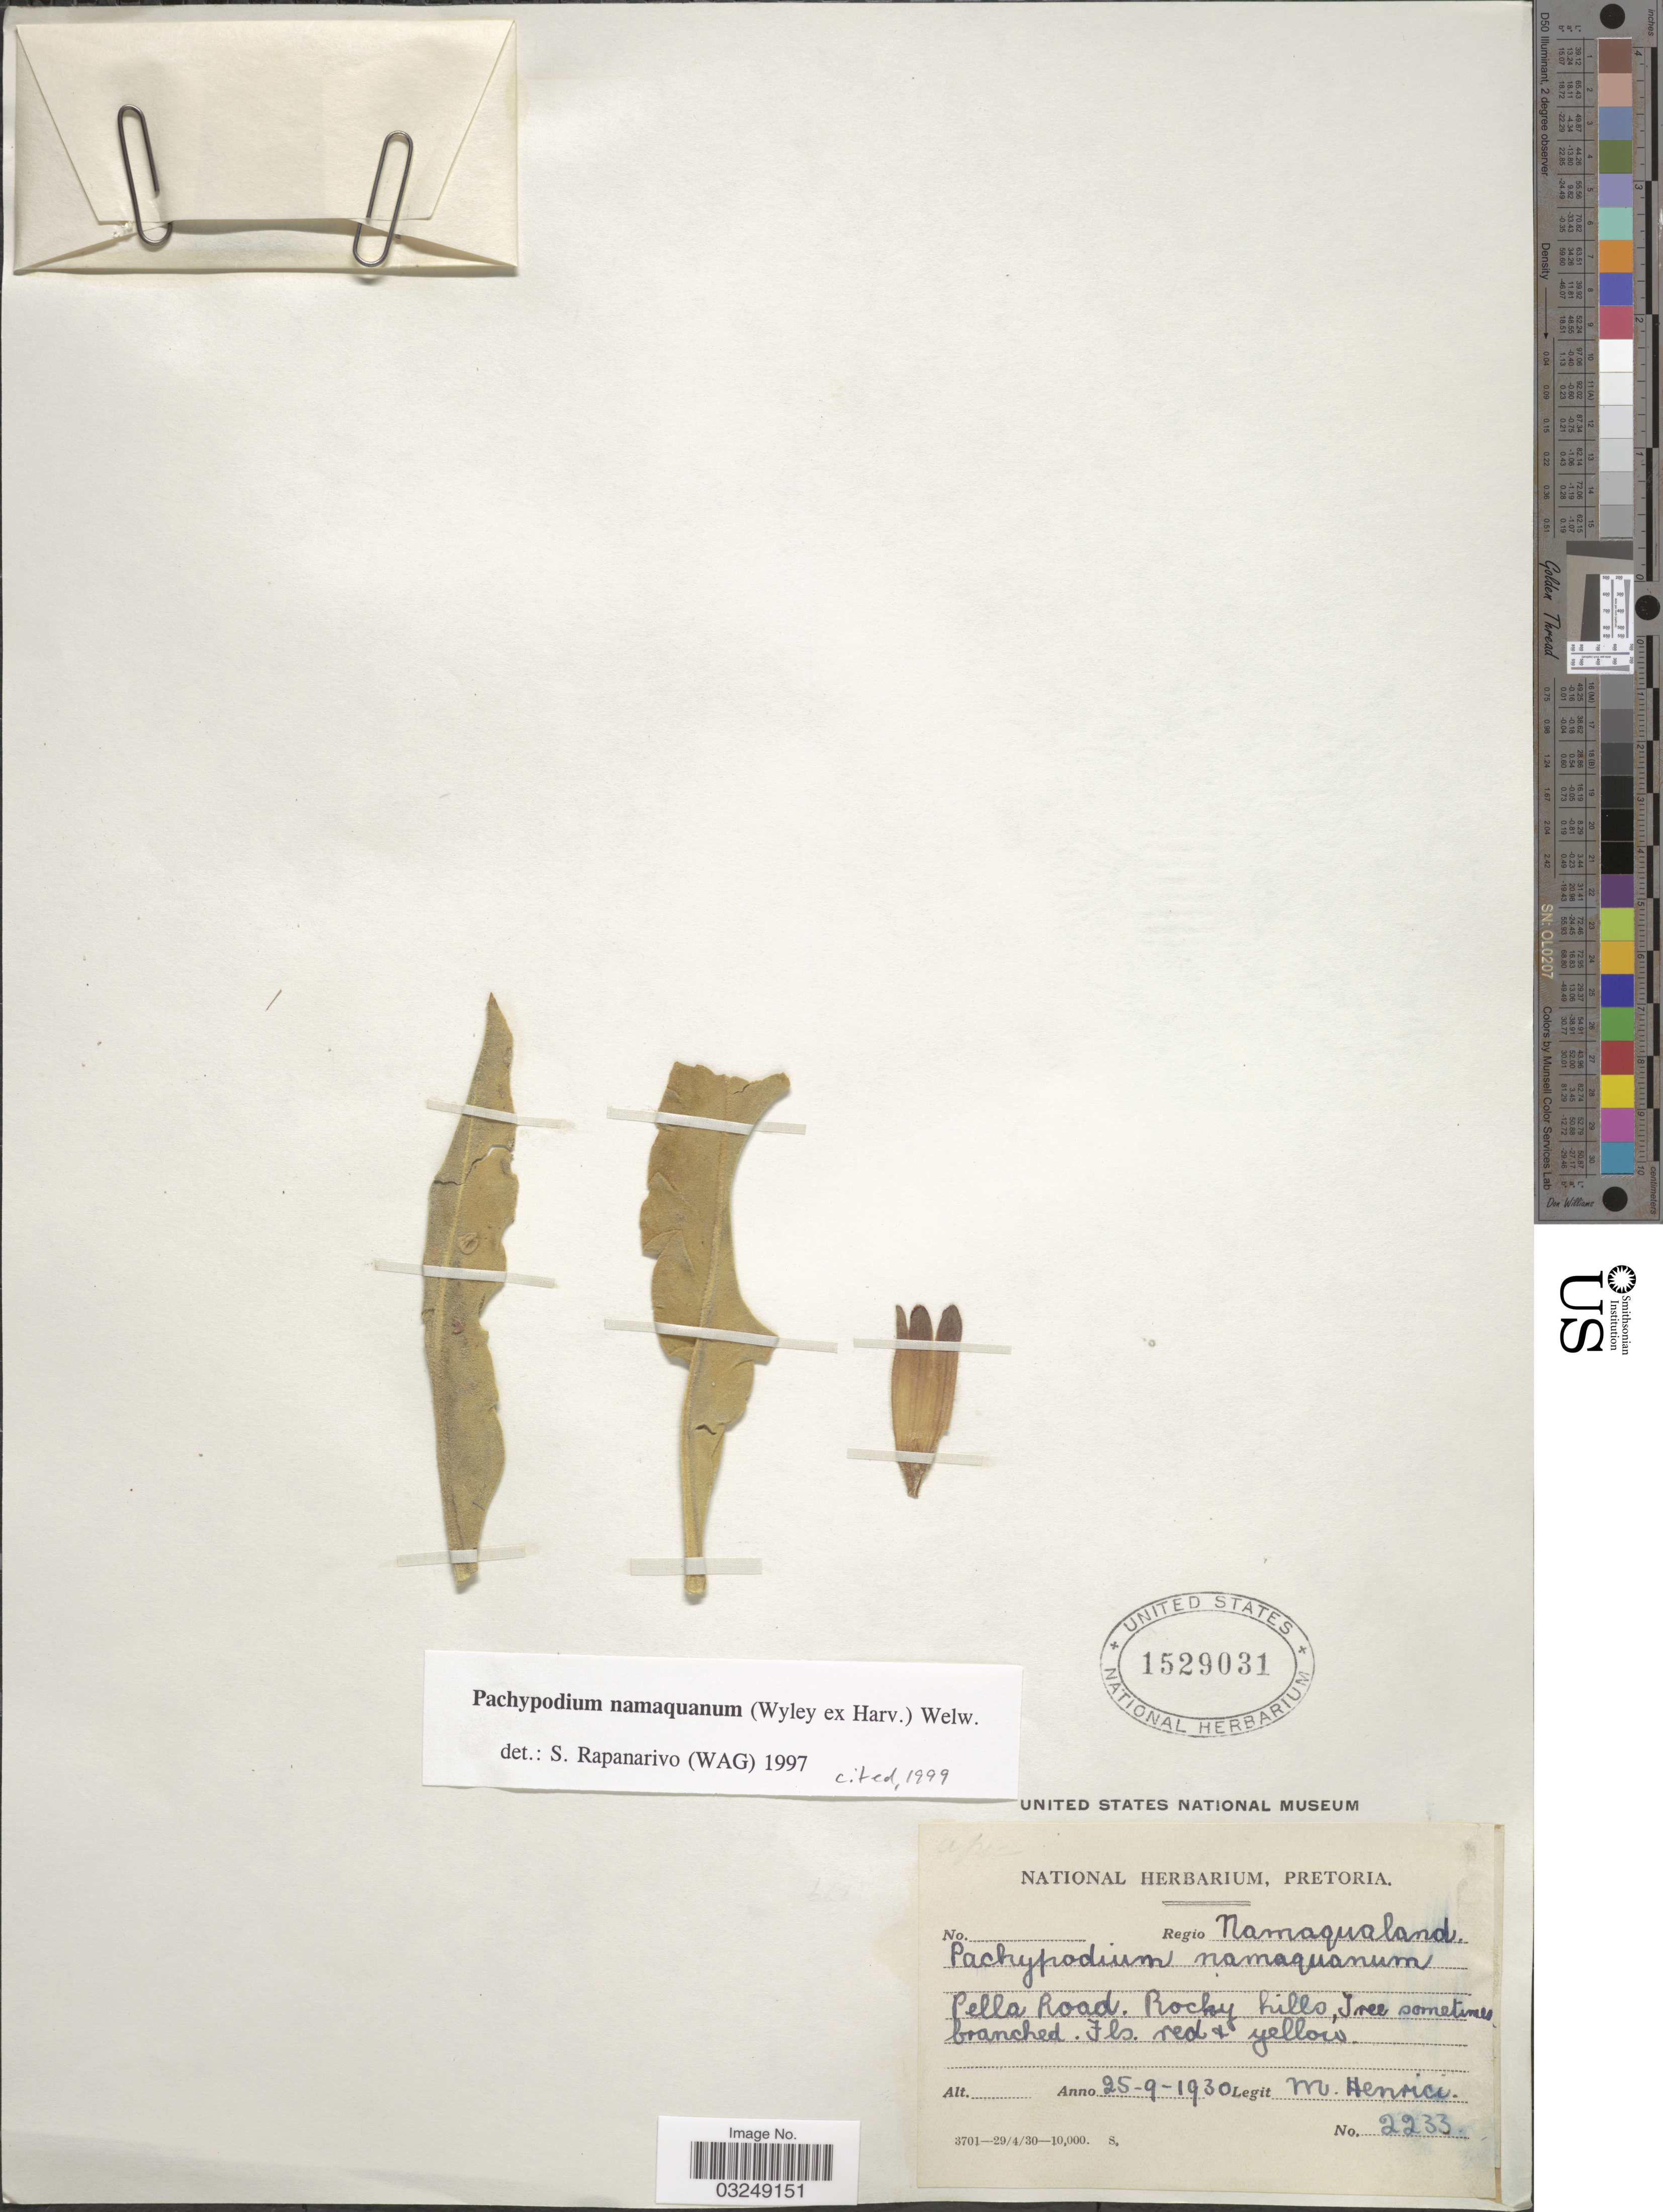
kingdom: Plantae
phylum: Tracheophyta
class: Magnoliopsida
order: Gentianales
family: Apocynaceae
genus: Pachypodium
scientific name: Pachypodium namaquanum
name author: (Wyley ex Harvey) Welw.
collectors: M. Henrici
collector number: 2233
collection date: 1930-09-25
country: South Africa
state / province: Northern Cape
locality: Regio Namaqualand. Pella Road.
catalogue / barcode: US 1529031